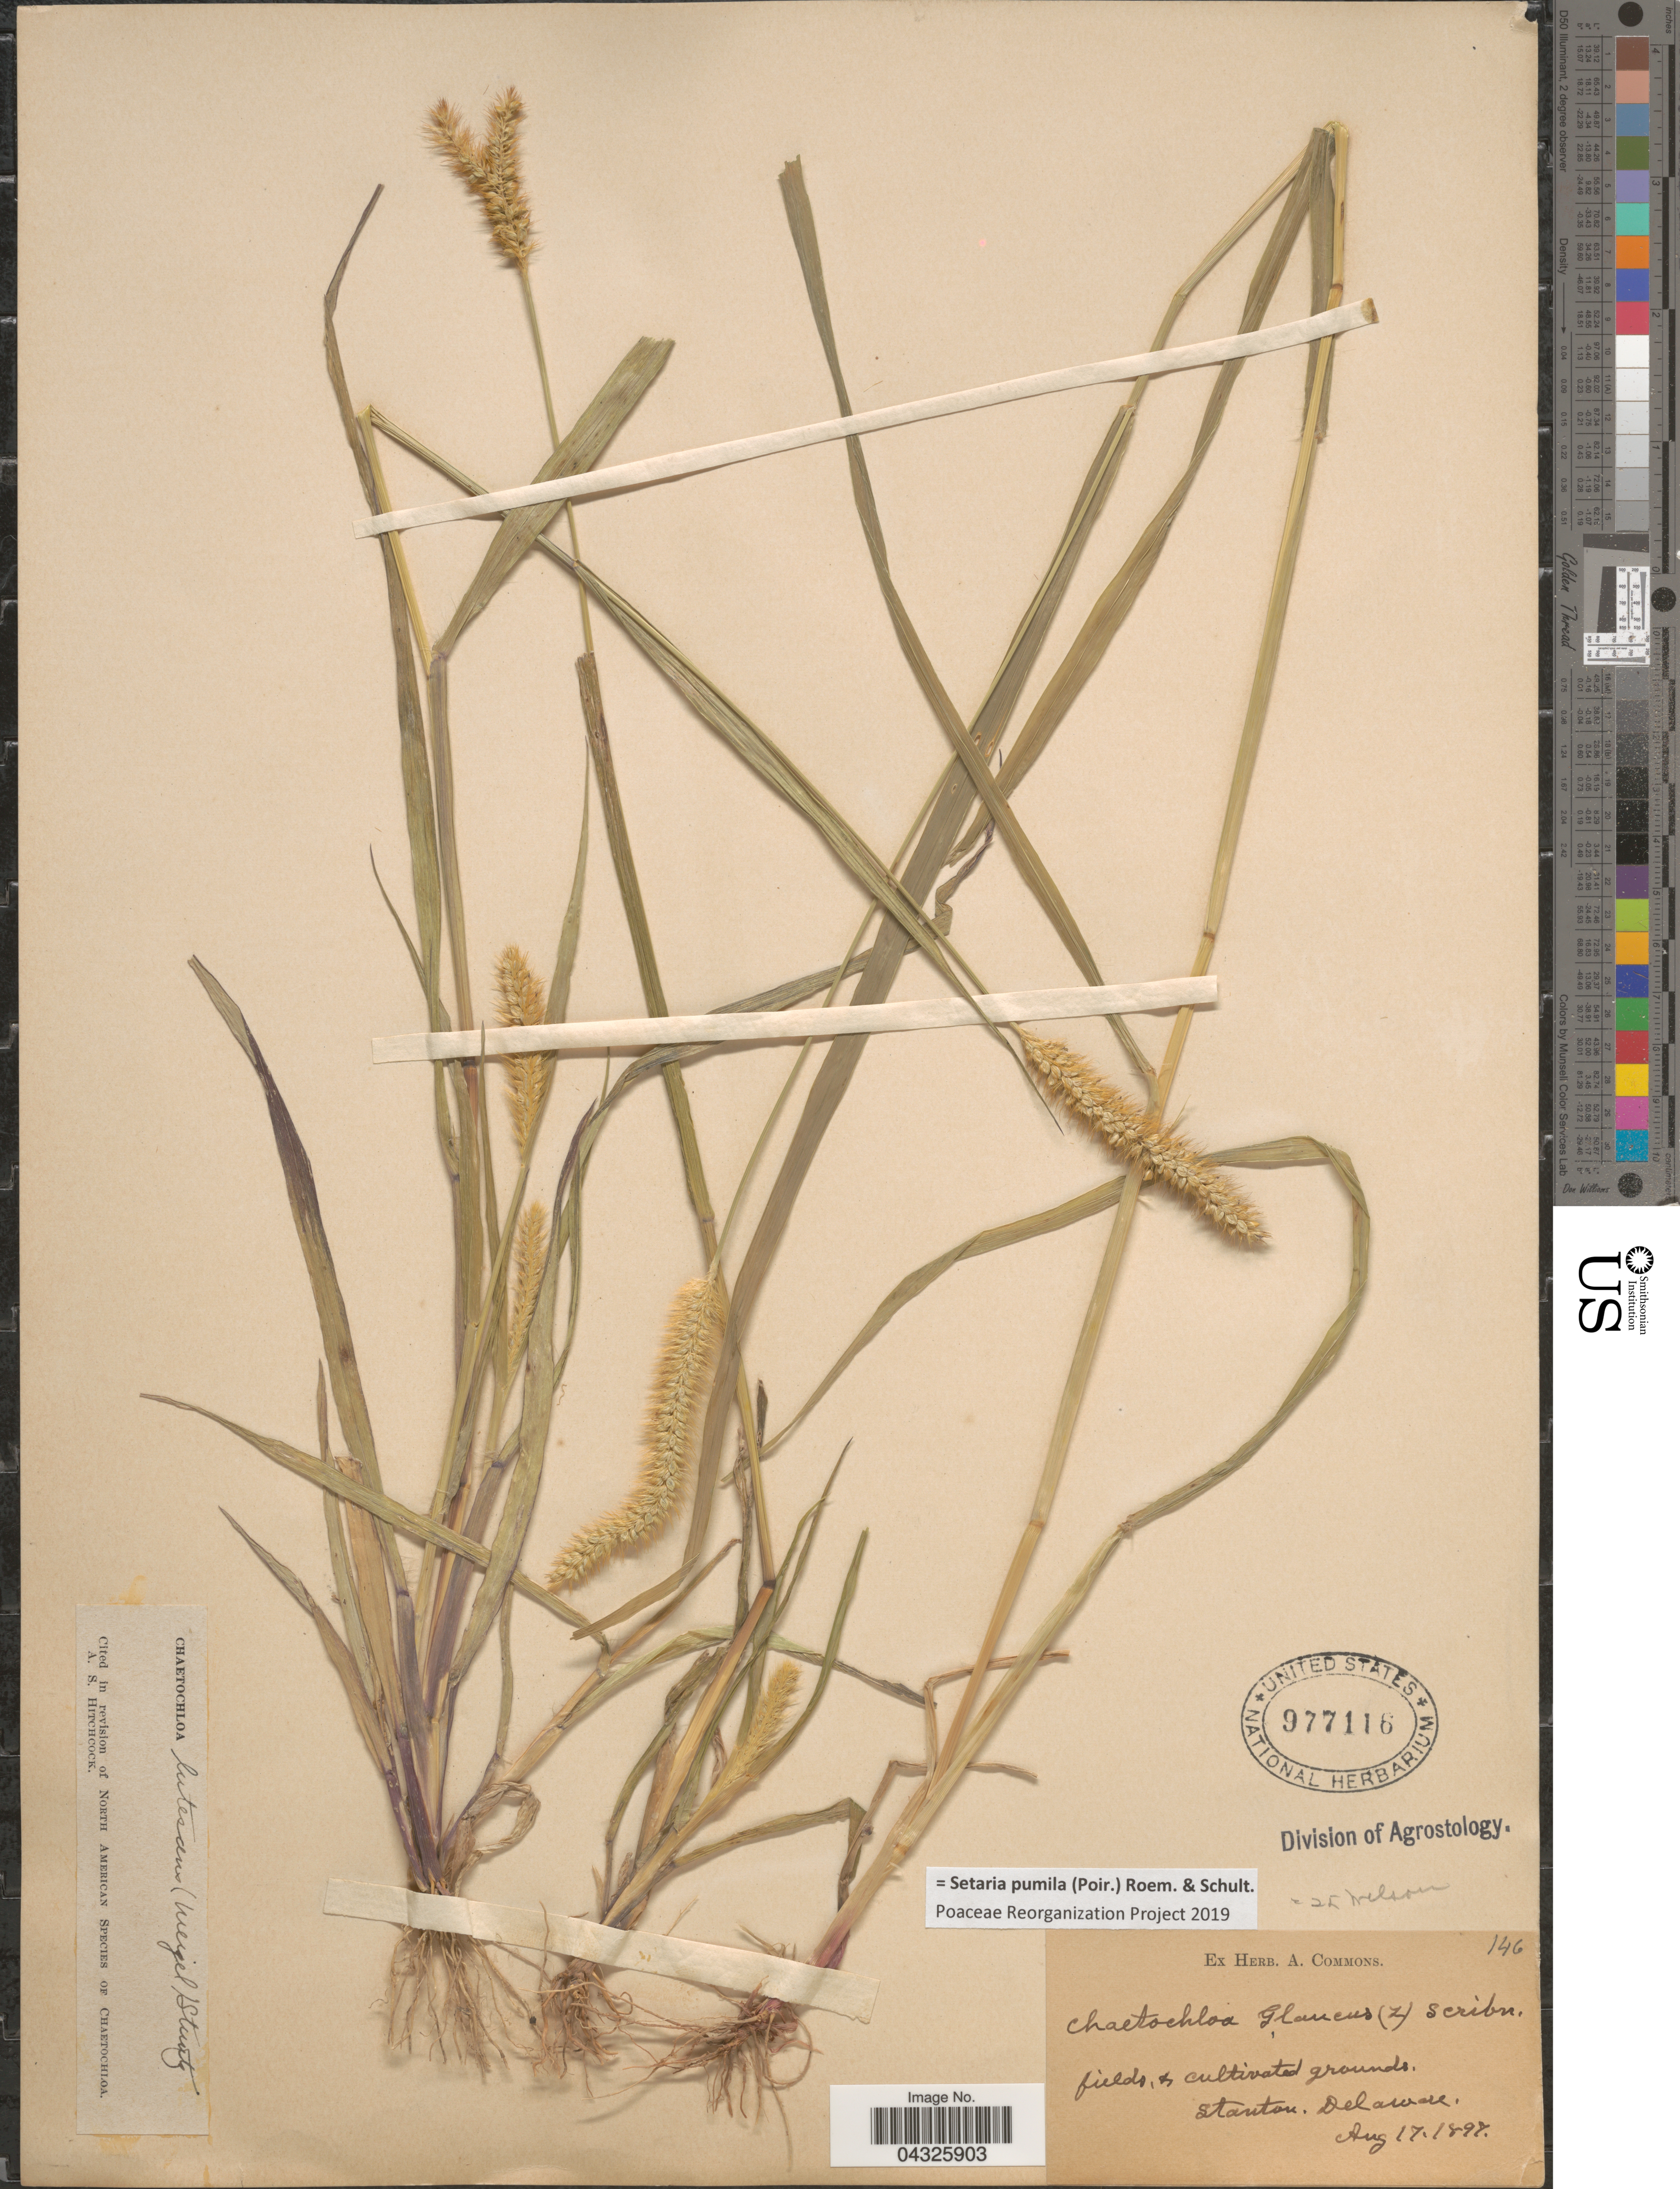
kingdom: Plantae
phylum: Tracheophyta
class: Liliopsida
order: Poales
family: Poaceae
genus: Setaria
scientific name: Setaria pumila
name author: (Poir.) Roem. & Schult.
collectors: ex herb. A. Commons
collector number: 146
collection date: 1897-08-17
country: United States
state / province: Delaware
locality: Stanton.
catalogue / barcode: US 977116